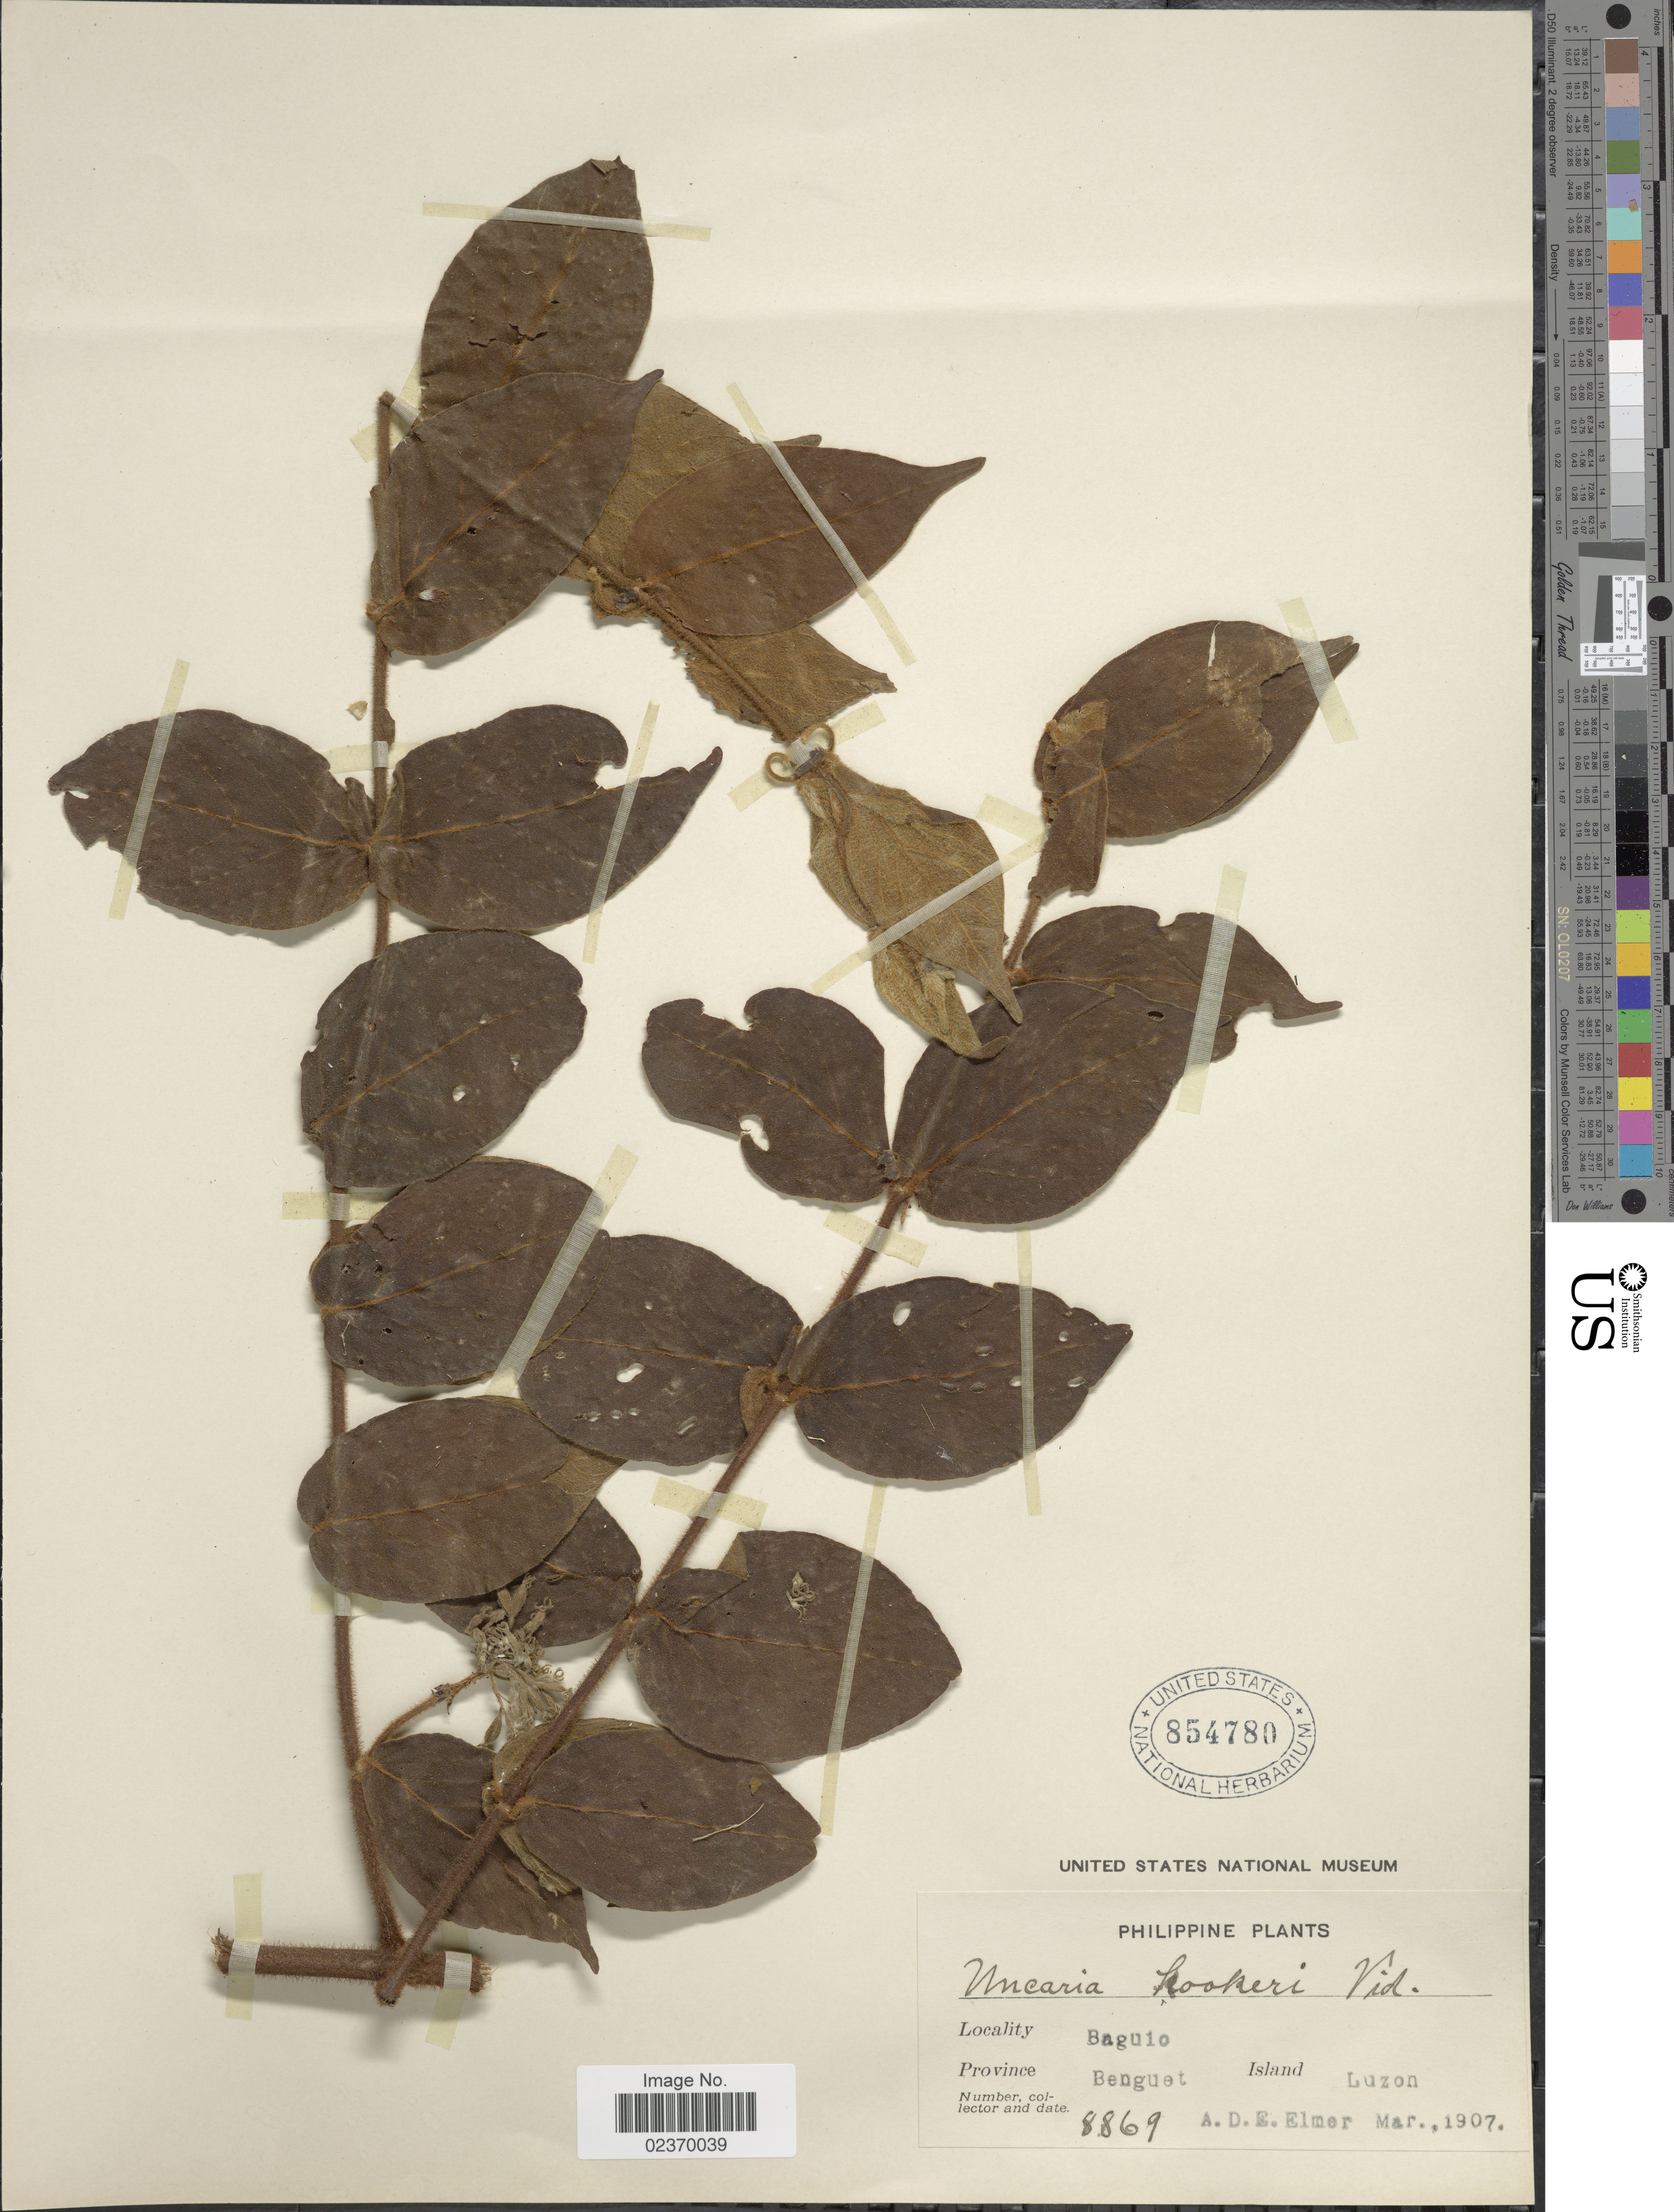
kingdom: Plantae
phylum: Tracheophyta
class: Magnoliopsida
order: Gentianales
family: Rubiaceae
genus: Uncaria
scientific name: Uncaria perrottetii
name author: (A. Rich.) Merr.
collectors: A. D. E. Elmer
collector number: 8869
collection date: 1907-03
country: Philippines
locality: Baguio, Province Benguet, Island Luzon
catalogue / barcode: US 854780